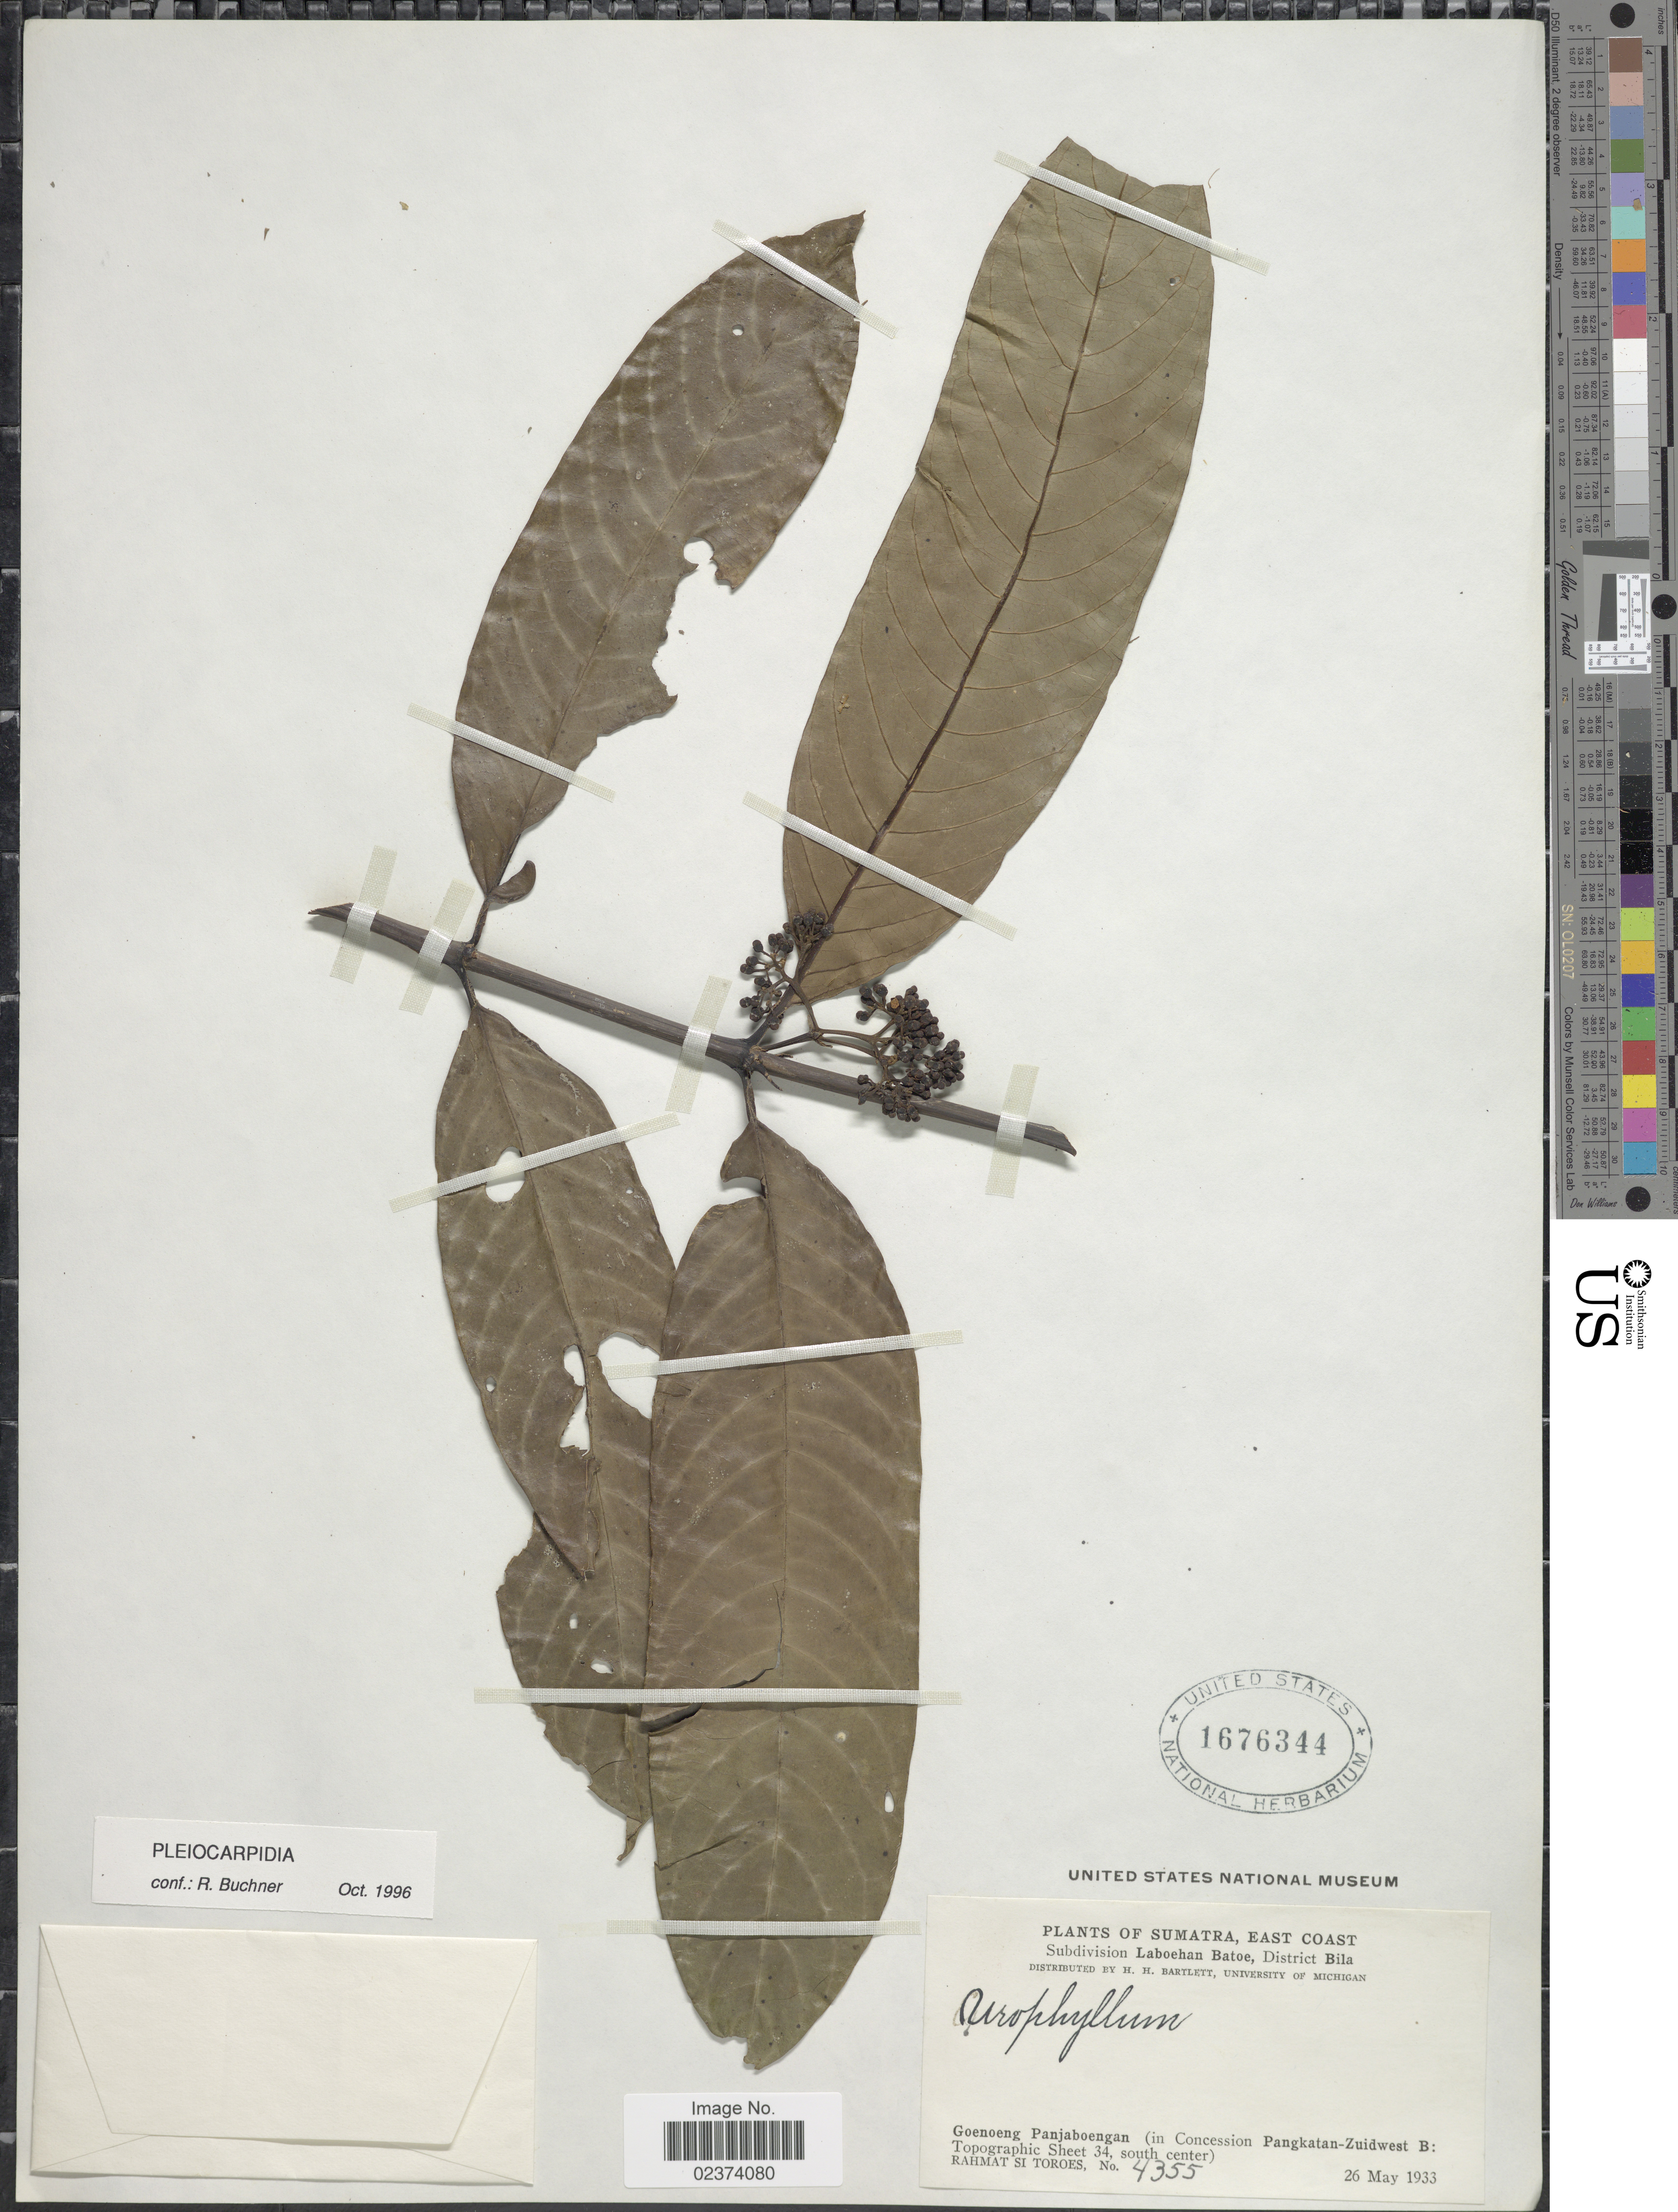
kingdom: Plantae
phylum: Tracheophyta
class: Magnoliopsida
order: Gentianales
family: Rubiaceae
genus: Urophyllum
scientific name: Urophyllum sp.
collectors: Rahmat Si Boeea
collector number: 4355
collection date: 1933-05-26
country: Indonesia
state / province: Sumatra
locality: East Coast, Subdivision Laboehan Batoe, District Bila, Goenoeng, Panjaboengan (in Concession Pangkatan-Zuidwest B: Topographic Sheet 34, south center)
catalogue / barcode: US 1676344